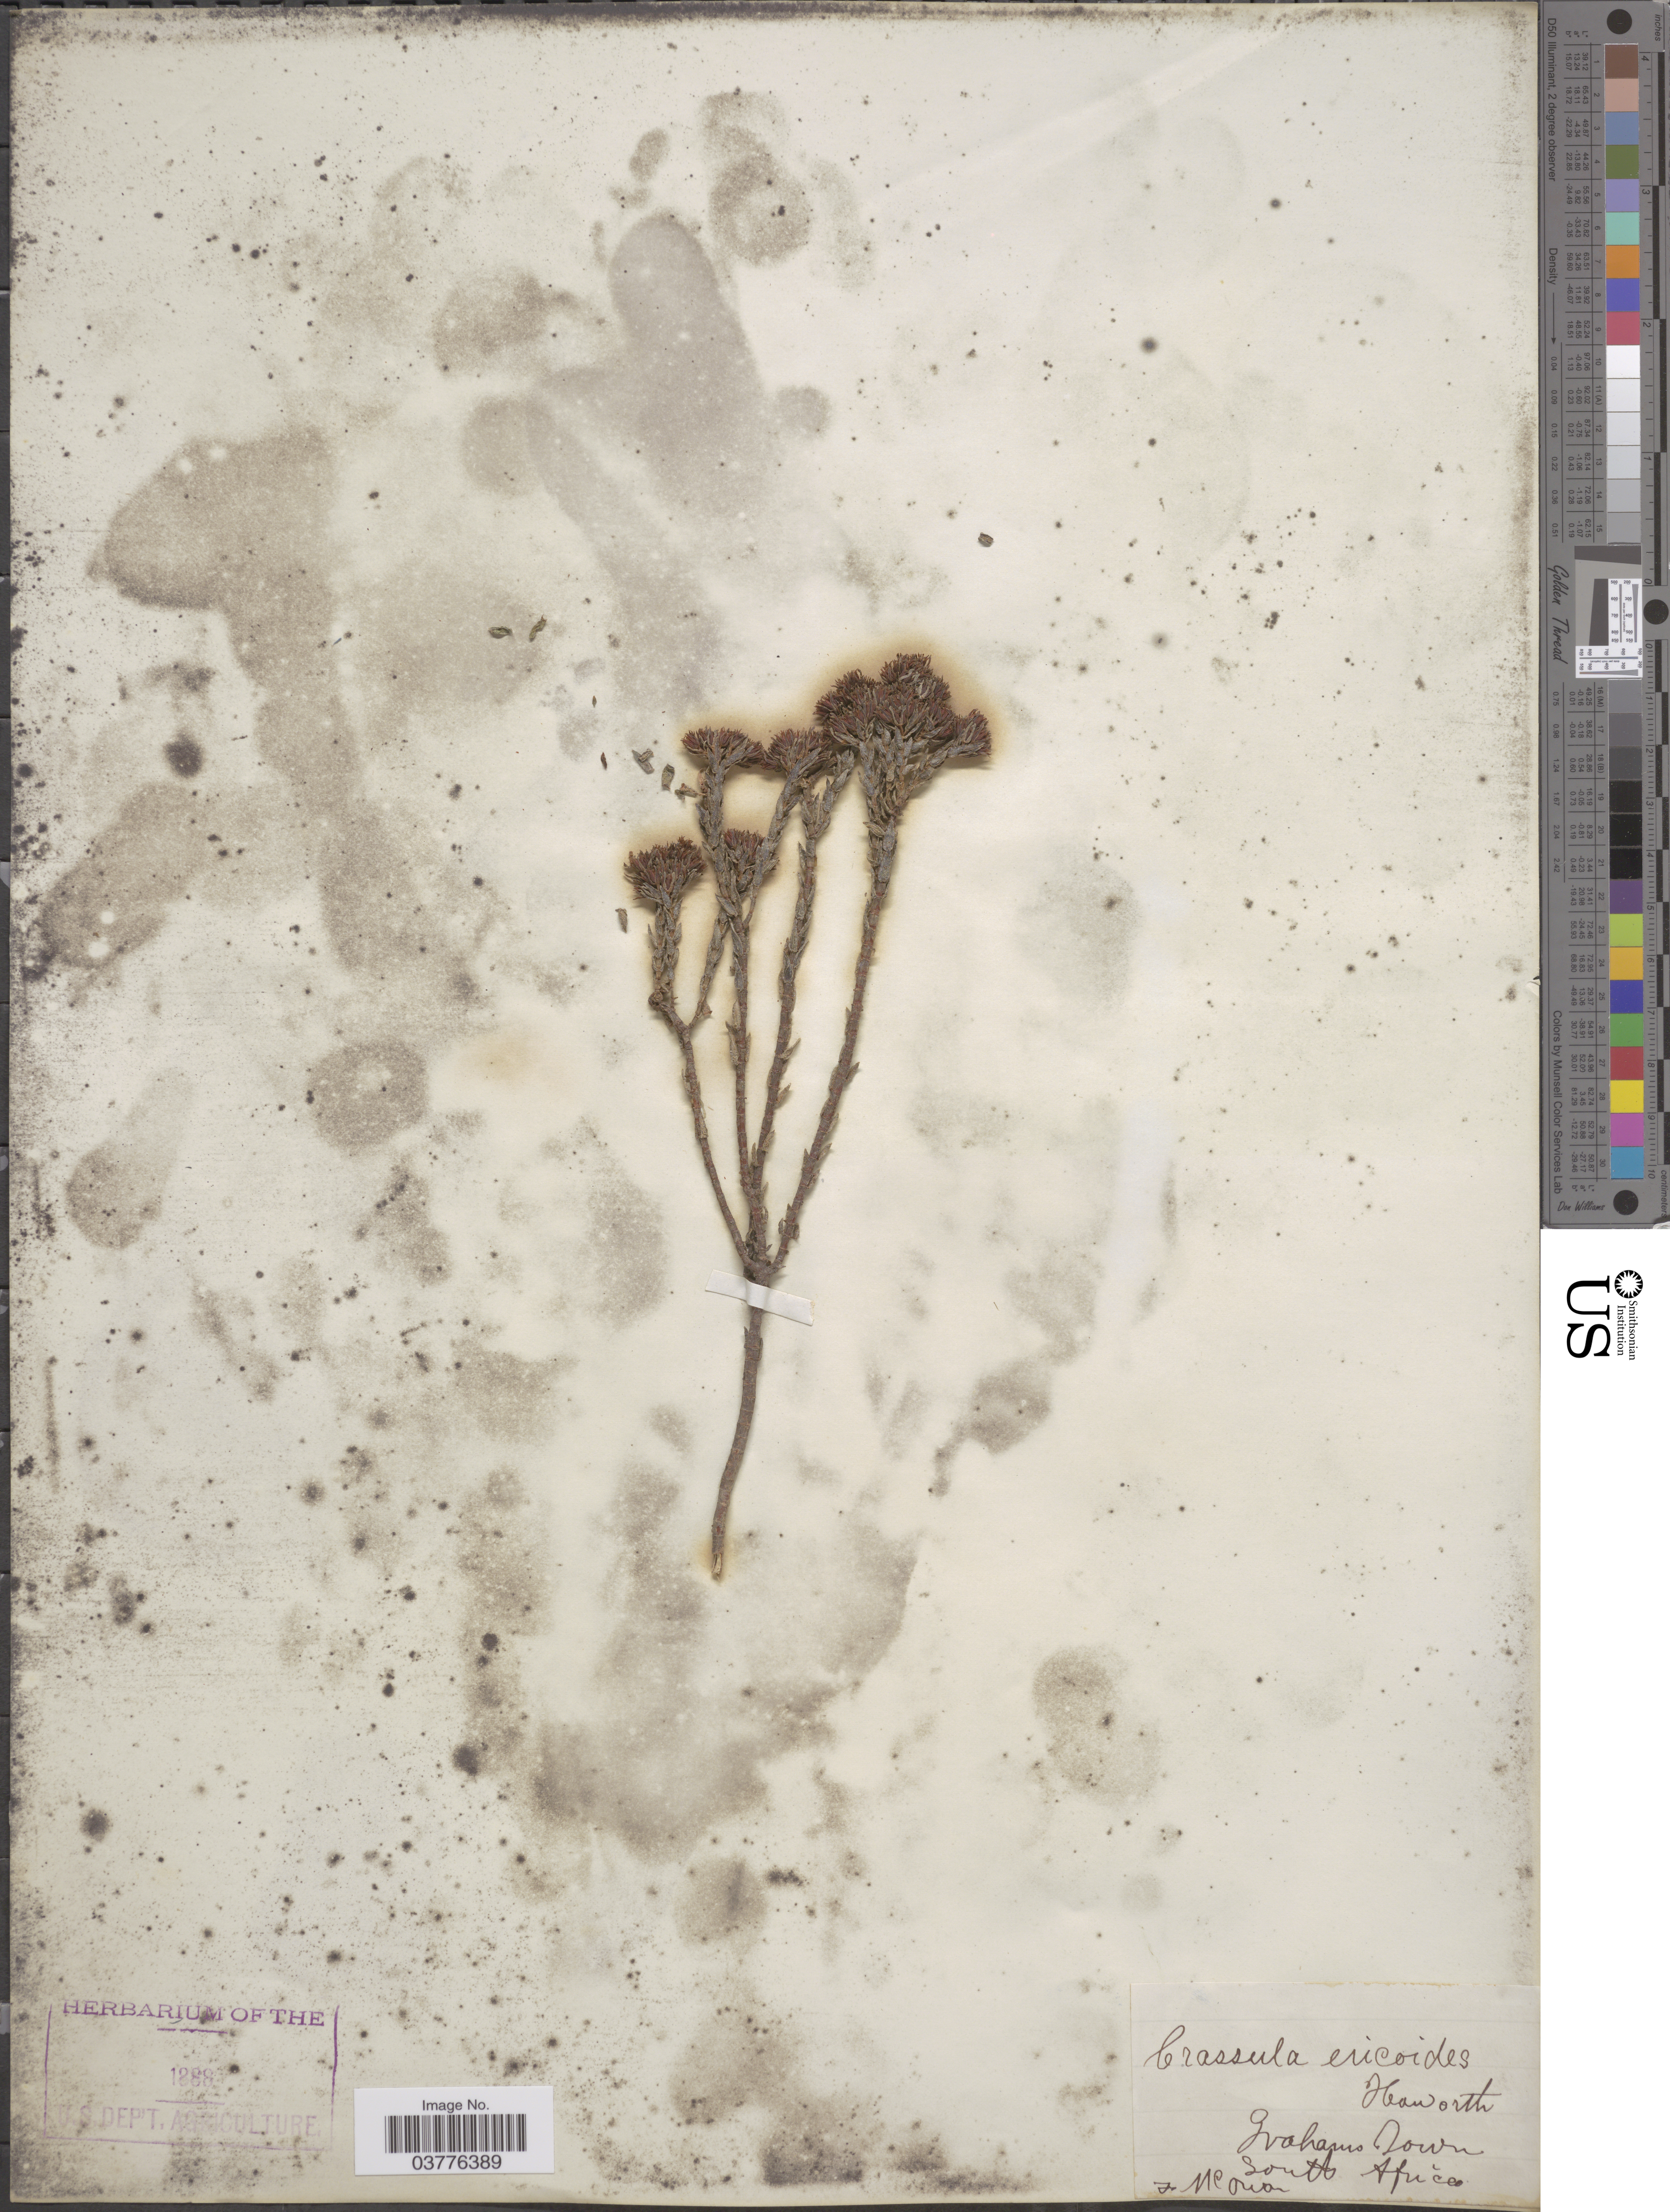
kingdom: Plantae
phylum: Tracheophyta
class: Magnoliopsida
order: Saxifragales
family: Crassulaceae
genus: Crassula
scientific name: Crassula ericoides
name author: Haw.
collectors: J. M. Cowan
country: South Africa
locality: Grahams Town.